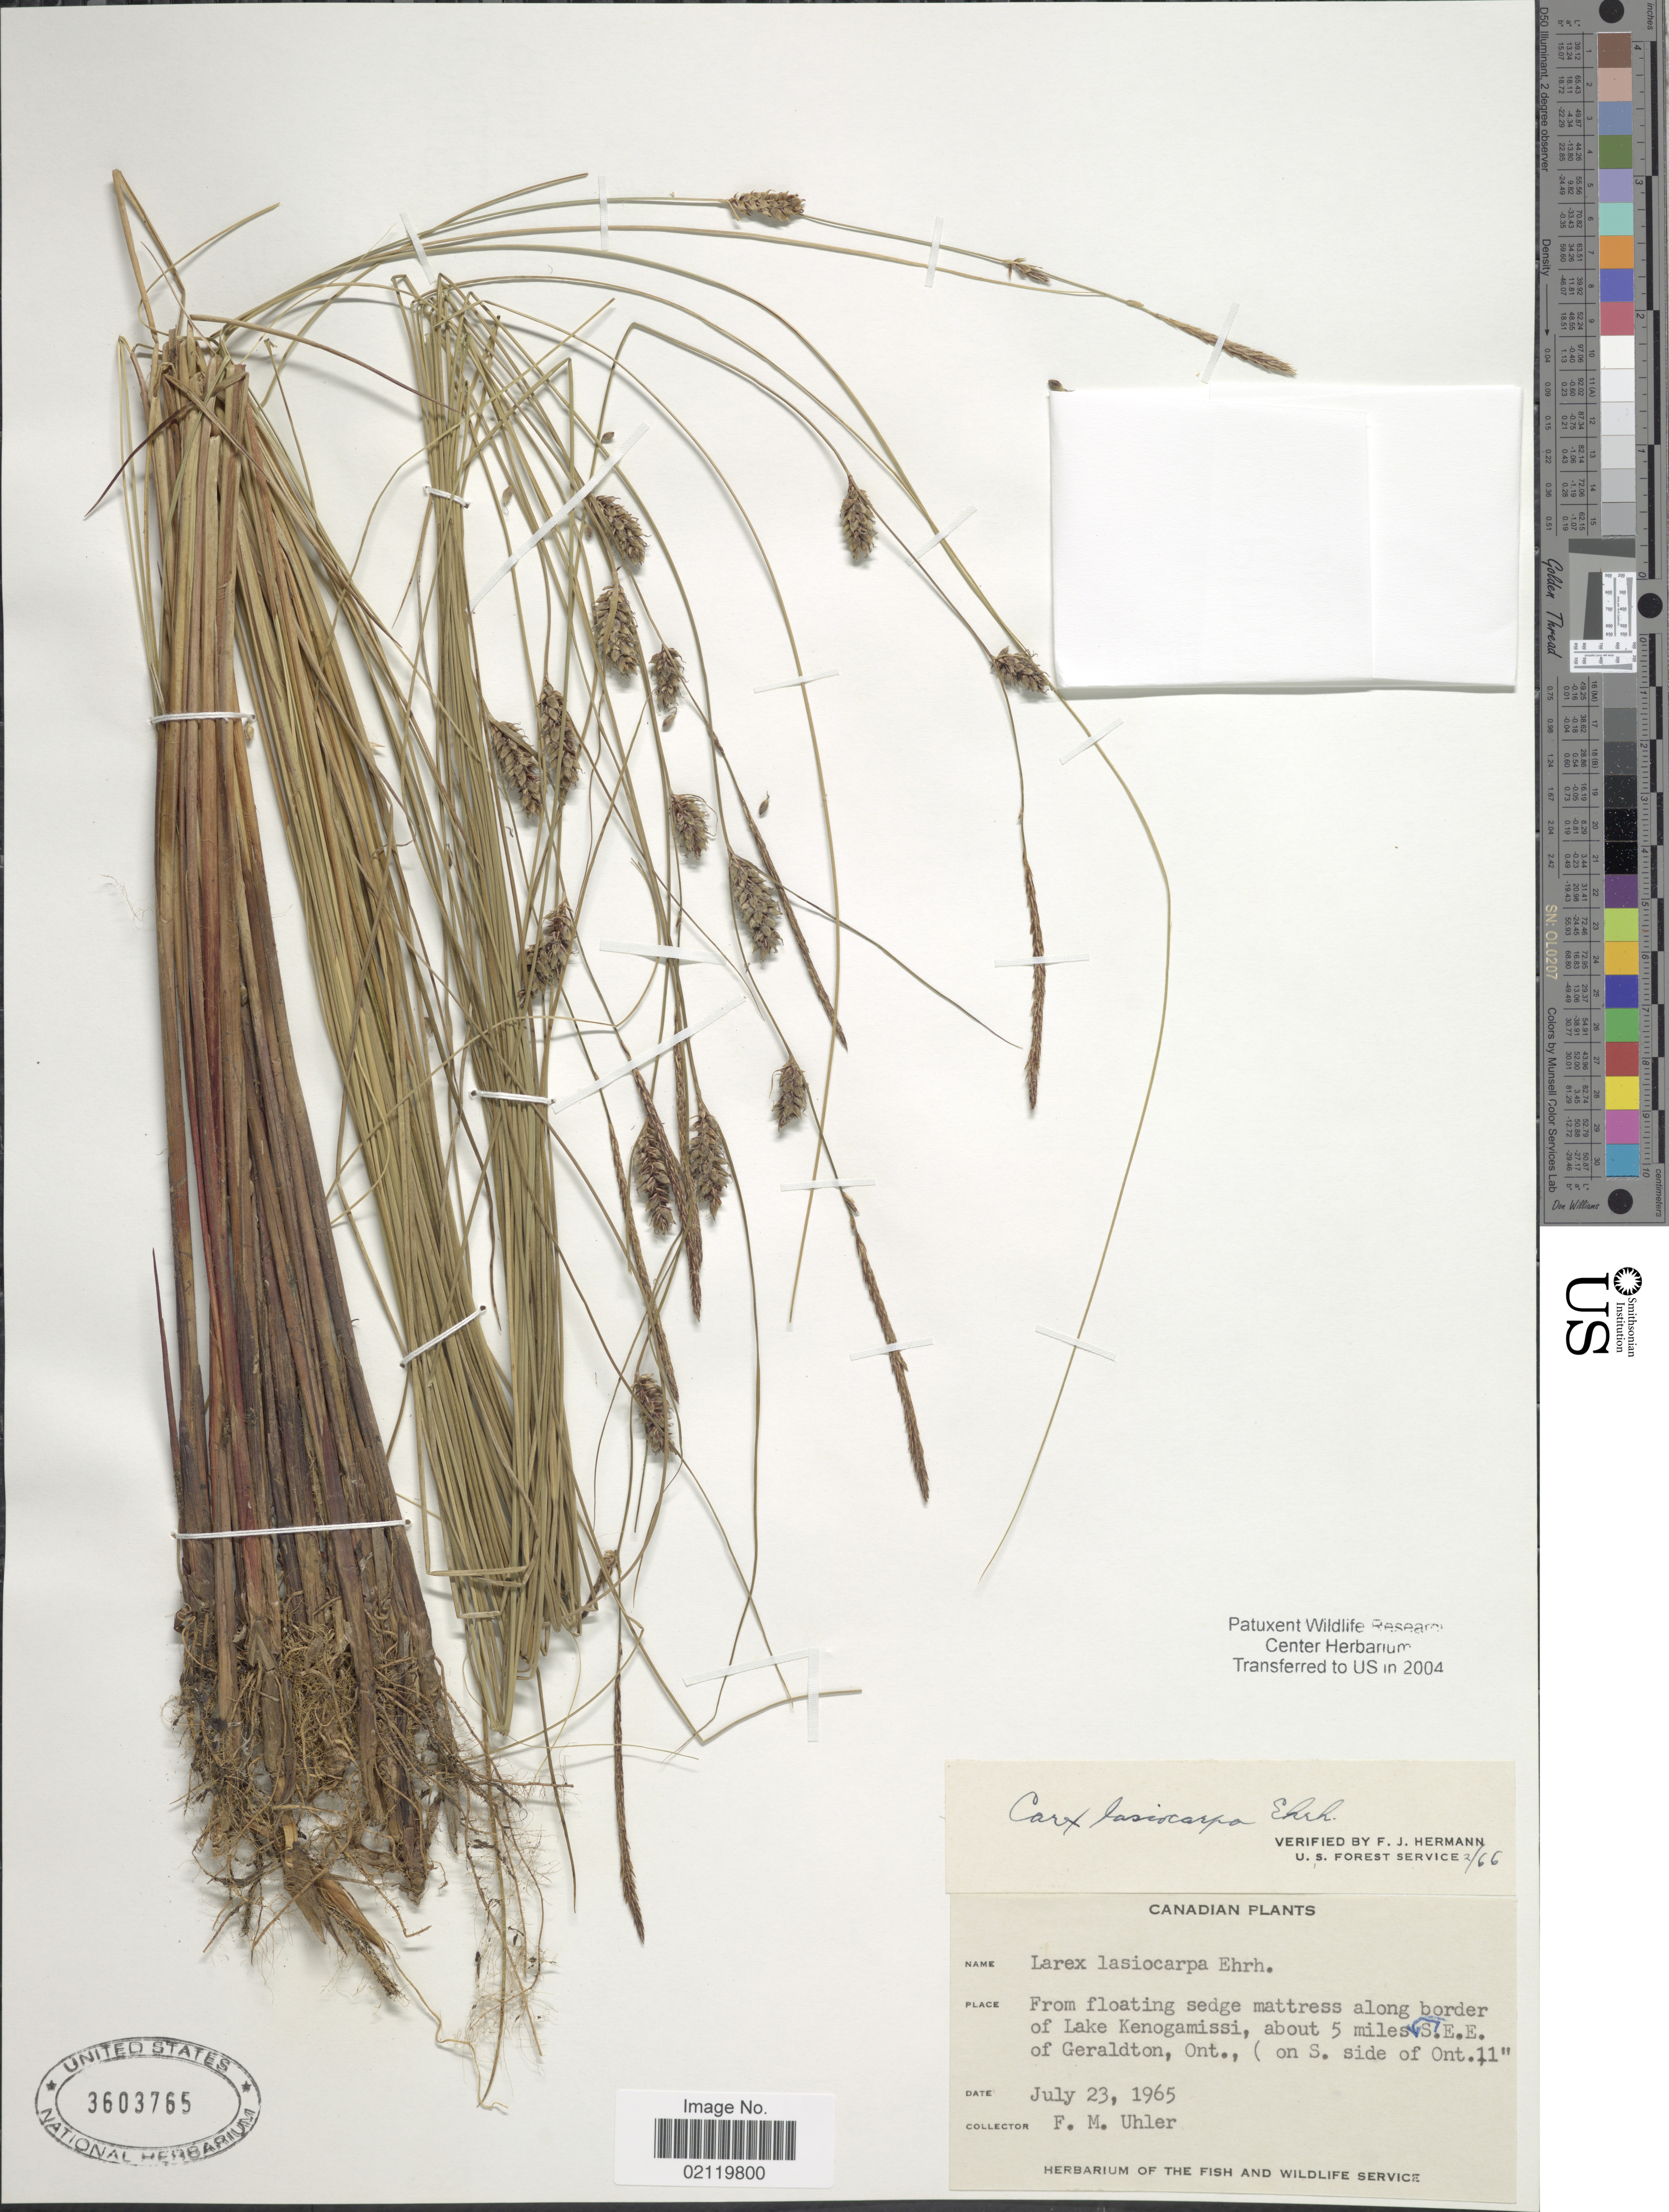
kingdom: Plantae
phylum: Tracheophyta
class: Liliopsida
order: Poales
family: Cyperaceae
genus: Carex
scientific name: Carex lasiocarpa var. americana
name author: Fernald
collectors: F. M. Uhler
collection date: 1965-07-23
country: Canada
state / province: Ontario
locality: Along border of Lake Kenogamissi, about 5 miles S.E.E. of Geraldton (on S. side of Ont. 11)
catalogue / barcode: US 3603765